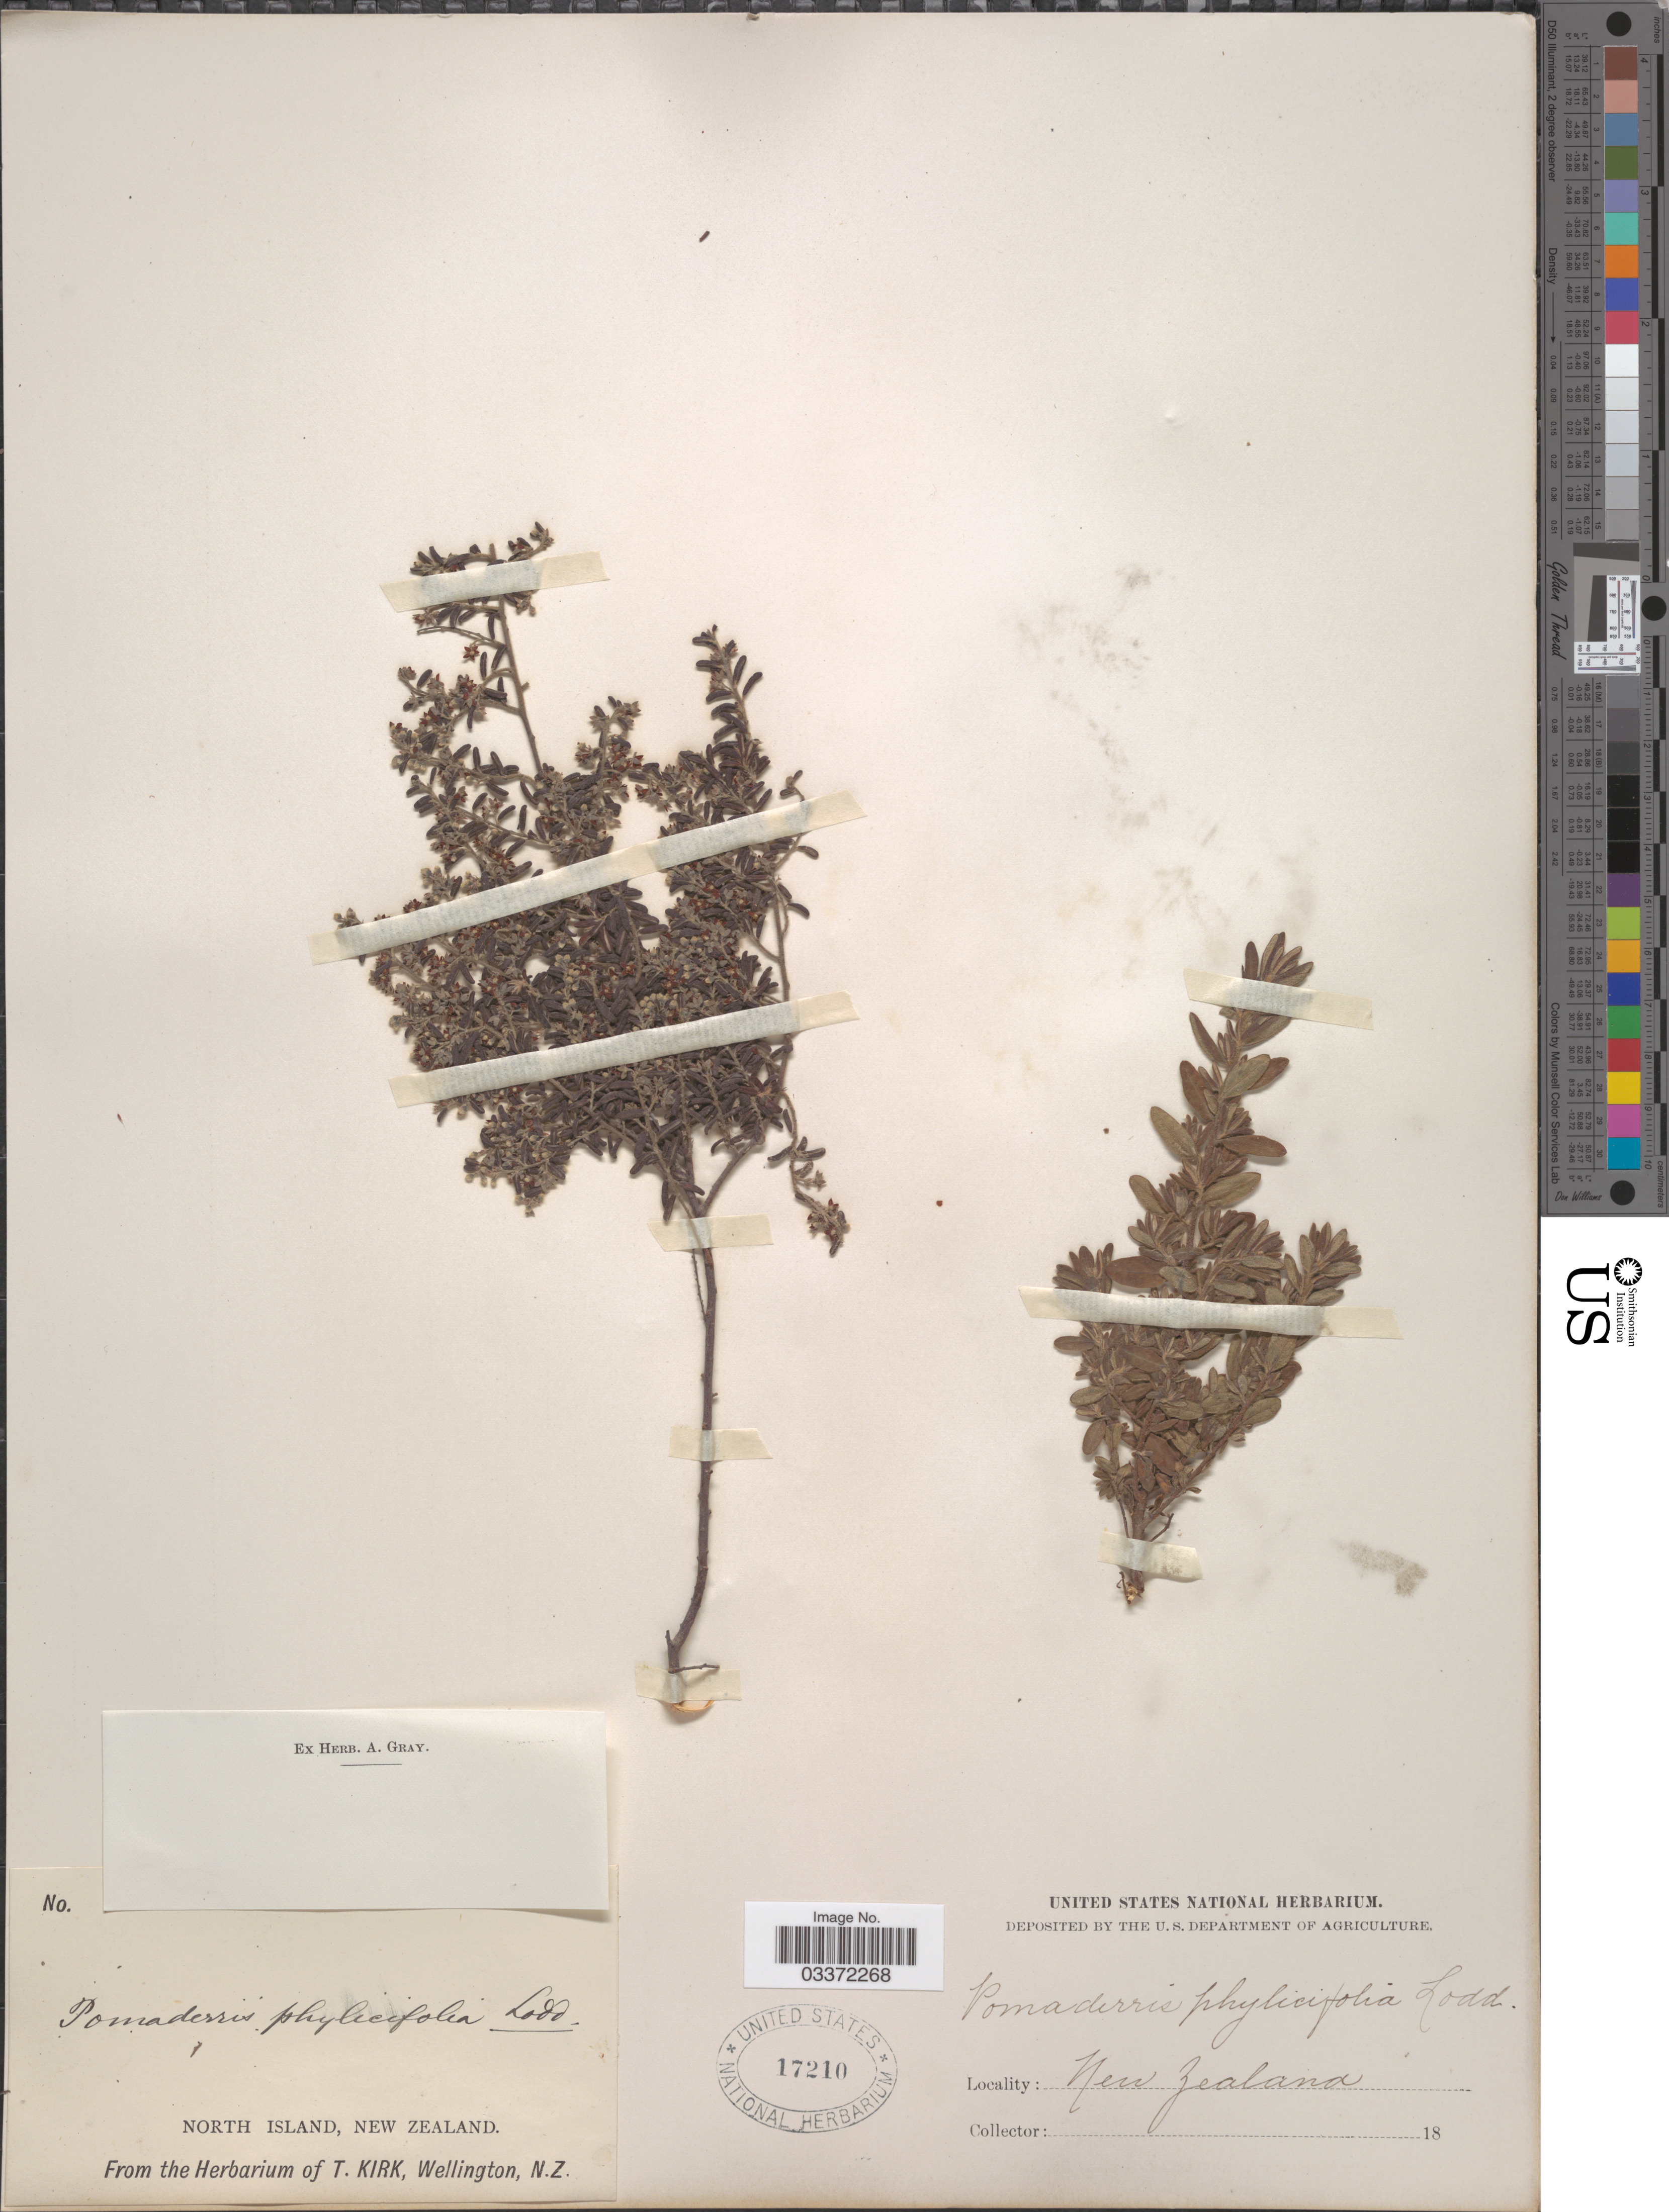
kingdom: Plantae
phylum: Tracheophyta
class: Magnoliopsida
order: Rosales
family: Rhamnaceae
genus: Pomaderris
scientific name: Pomaderris phylicifolia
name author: Link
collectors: ex herb. T. Kirk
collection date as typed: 18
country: New Zealand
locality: North Island.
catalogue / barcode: US 17210